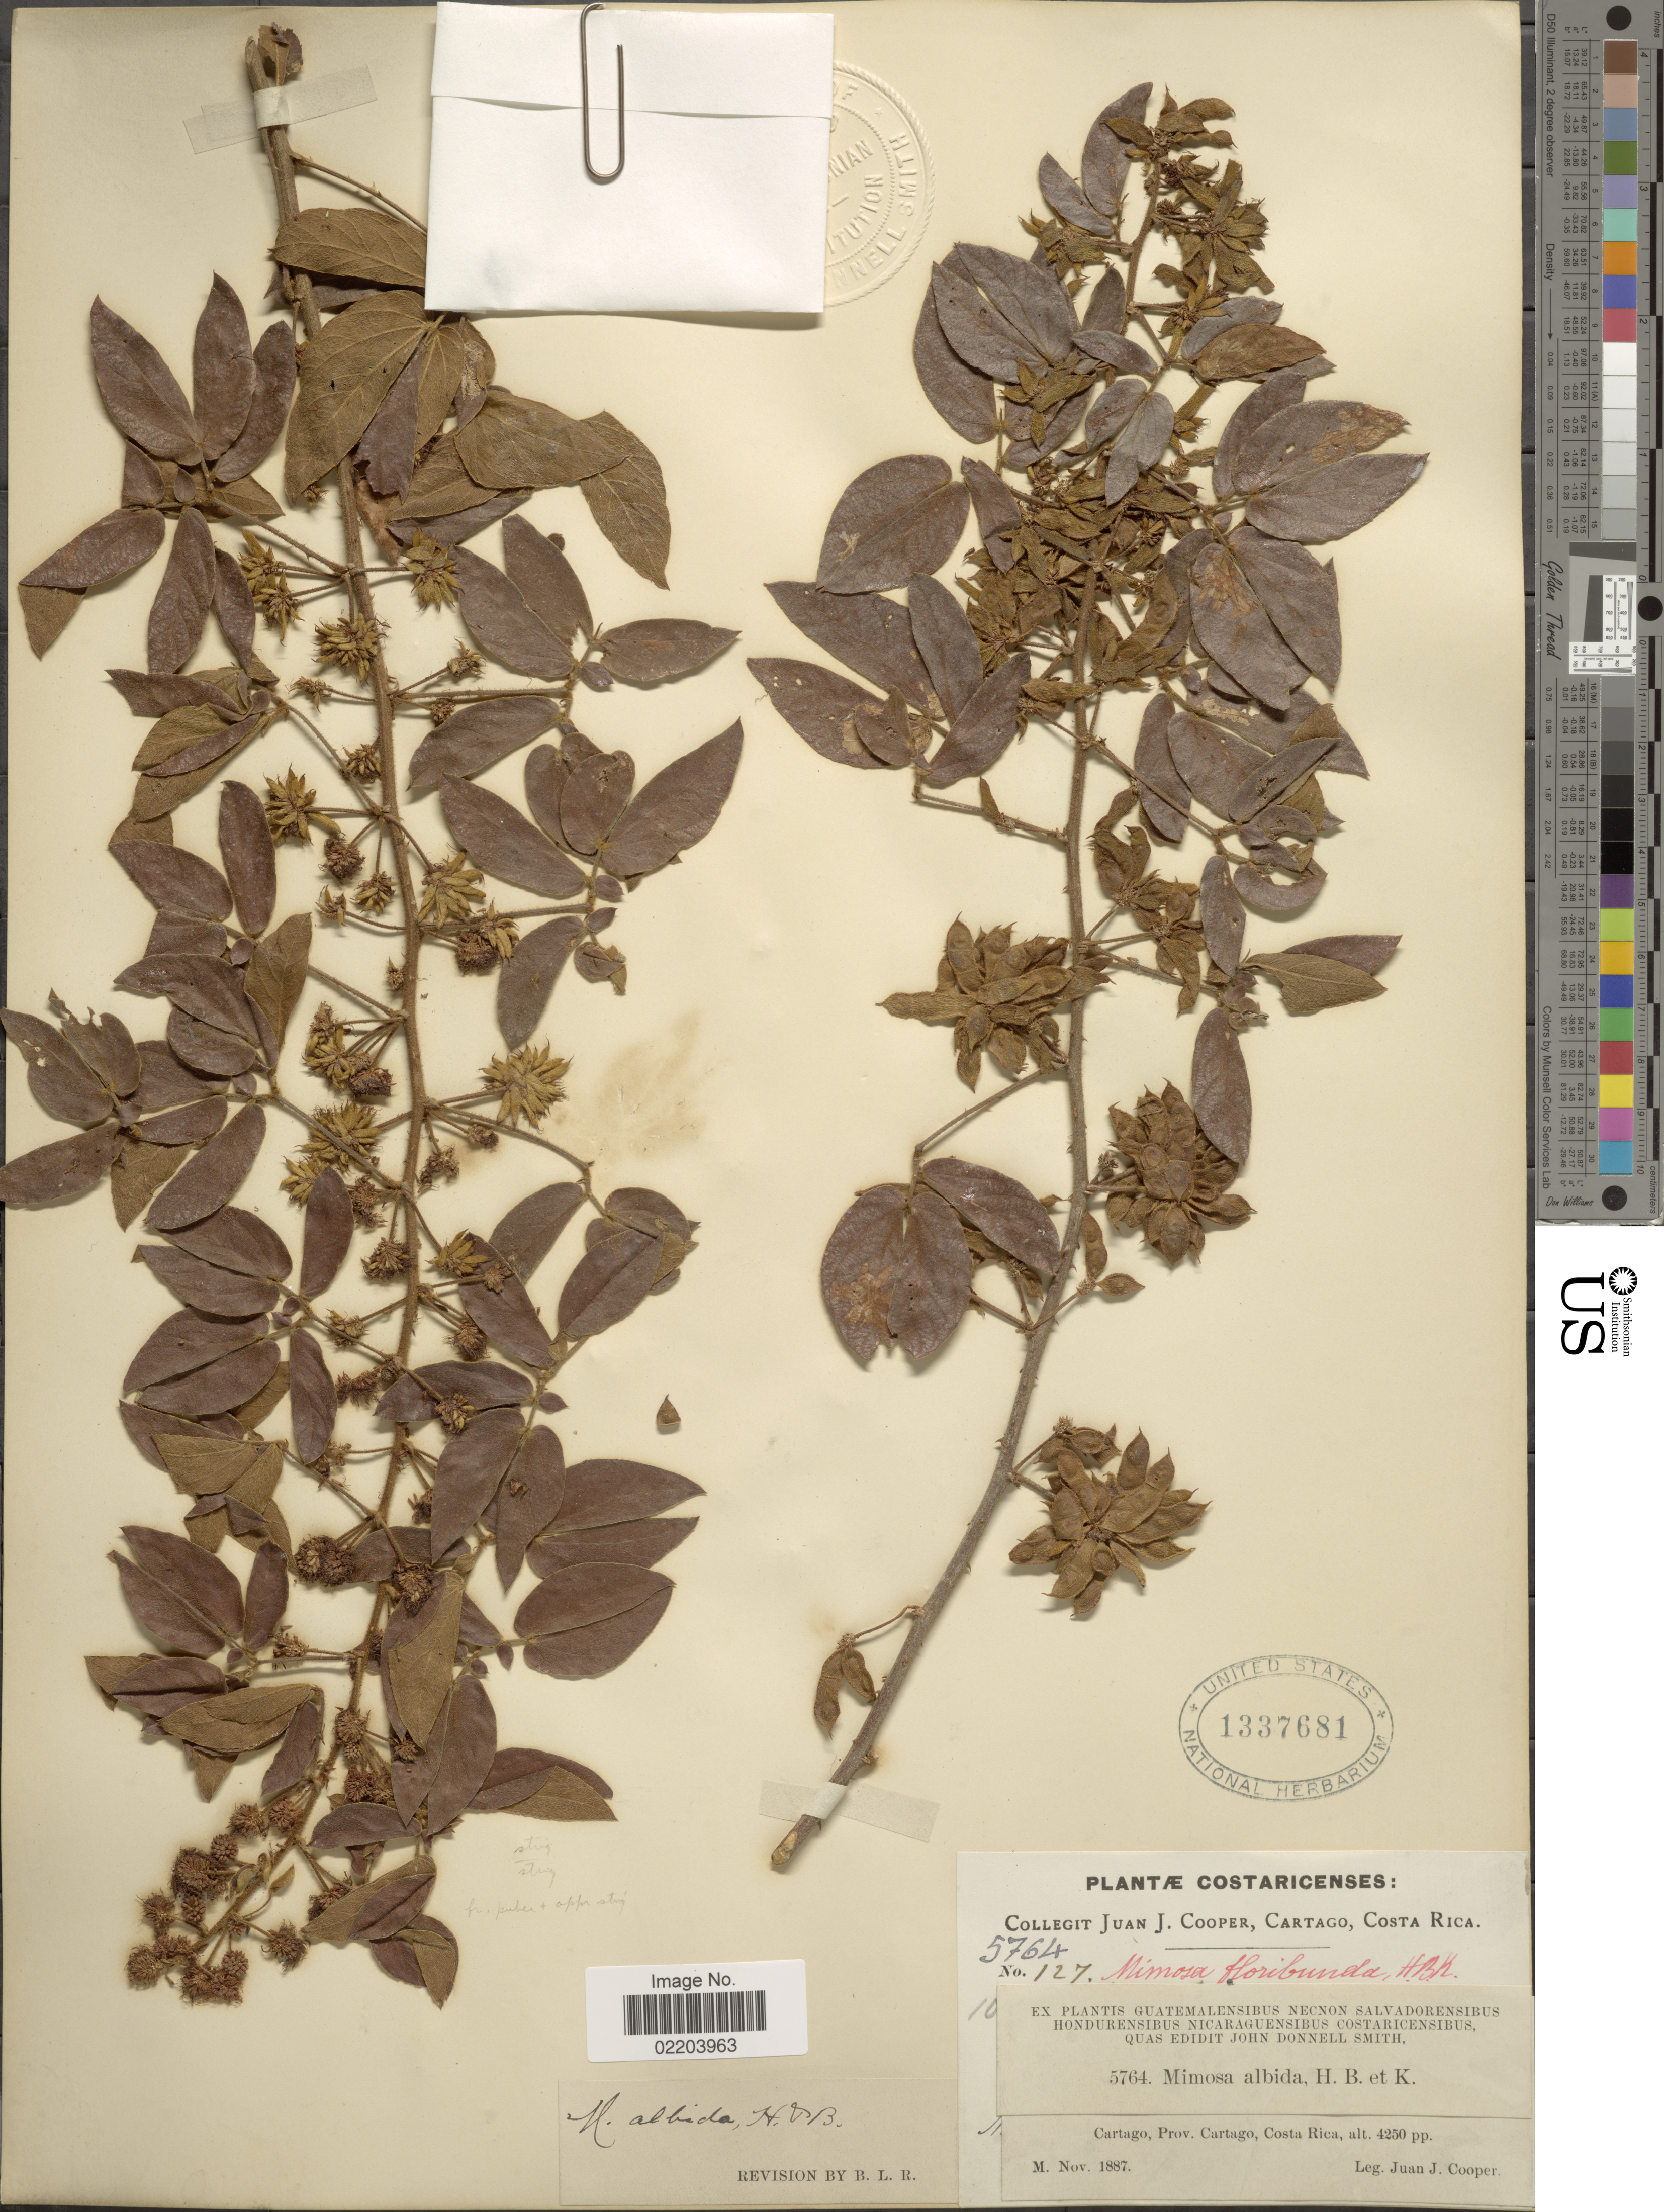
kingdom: Plantae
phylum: Tracheophyta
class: Magnoliopsida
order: Fabales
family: Fabaceae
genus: Mimosa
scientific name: Mimosa albida var. strigosa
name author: (Willd.) B.L. Rob.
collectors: J. J. Cooper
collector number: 5764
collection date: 1887-11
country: Costa Rica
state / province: Cartago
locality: Cartago, Prov. Cartago, Costa Rica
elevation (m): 1295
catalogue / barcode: US 1337681